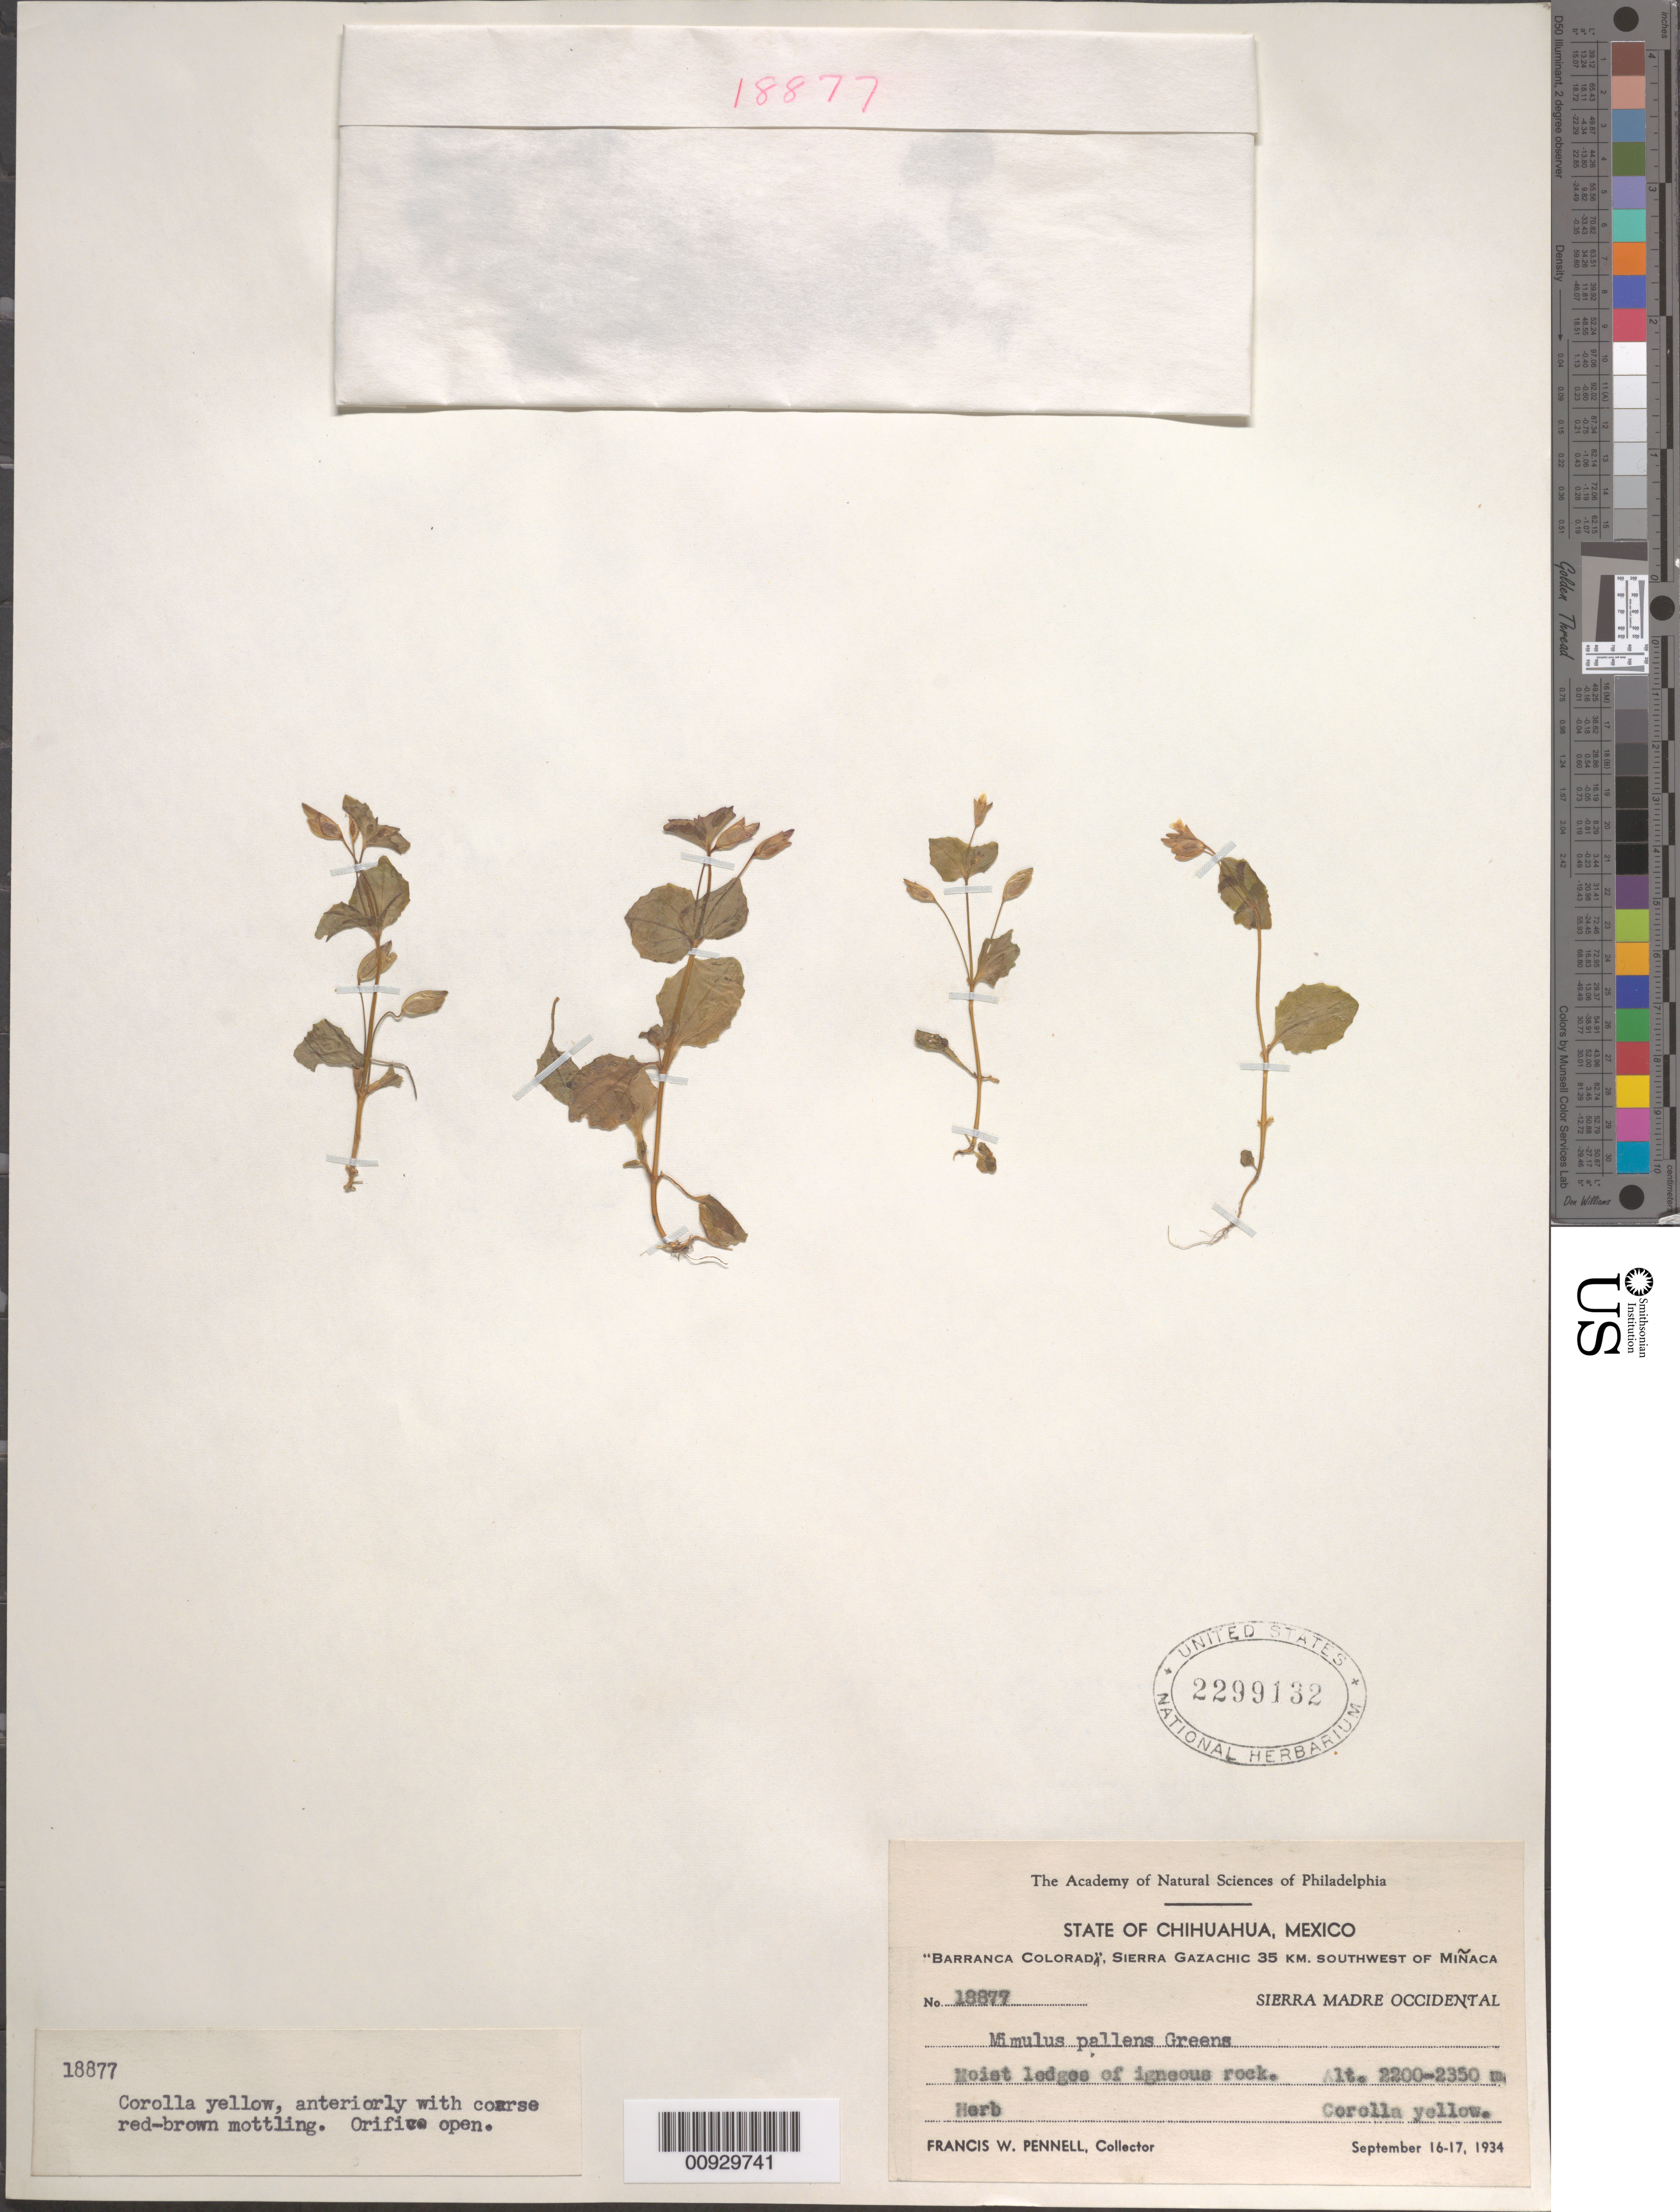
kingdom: Plantae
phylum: Tracheophyta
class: Magnoliopsida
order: Lamiales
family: Phrymaceae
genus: Mimulus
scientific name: Mimulus pallens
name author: Greene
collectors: F. W. Pennell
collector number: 18877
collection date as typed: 16 Sep 1934 to 17 Sep 1934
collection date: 1934-09-16/1934-09-17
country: Mexico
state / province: Chihuahua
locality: Barranca Colorada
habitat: Moist ledges of igneous rock.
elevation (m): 2350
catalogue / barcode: US 2299132